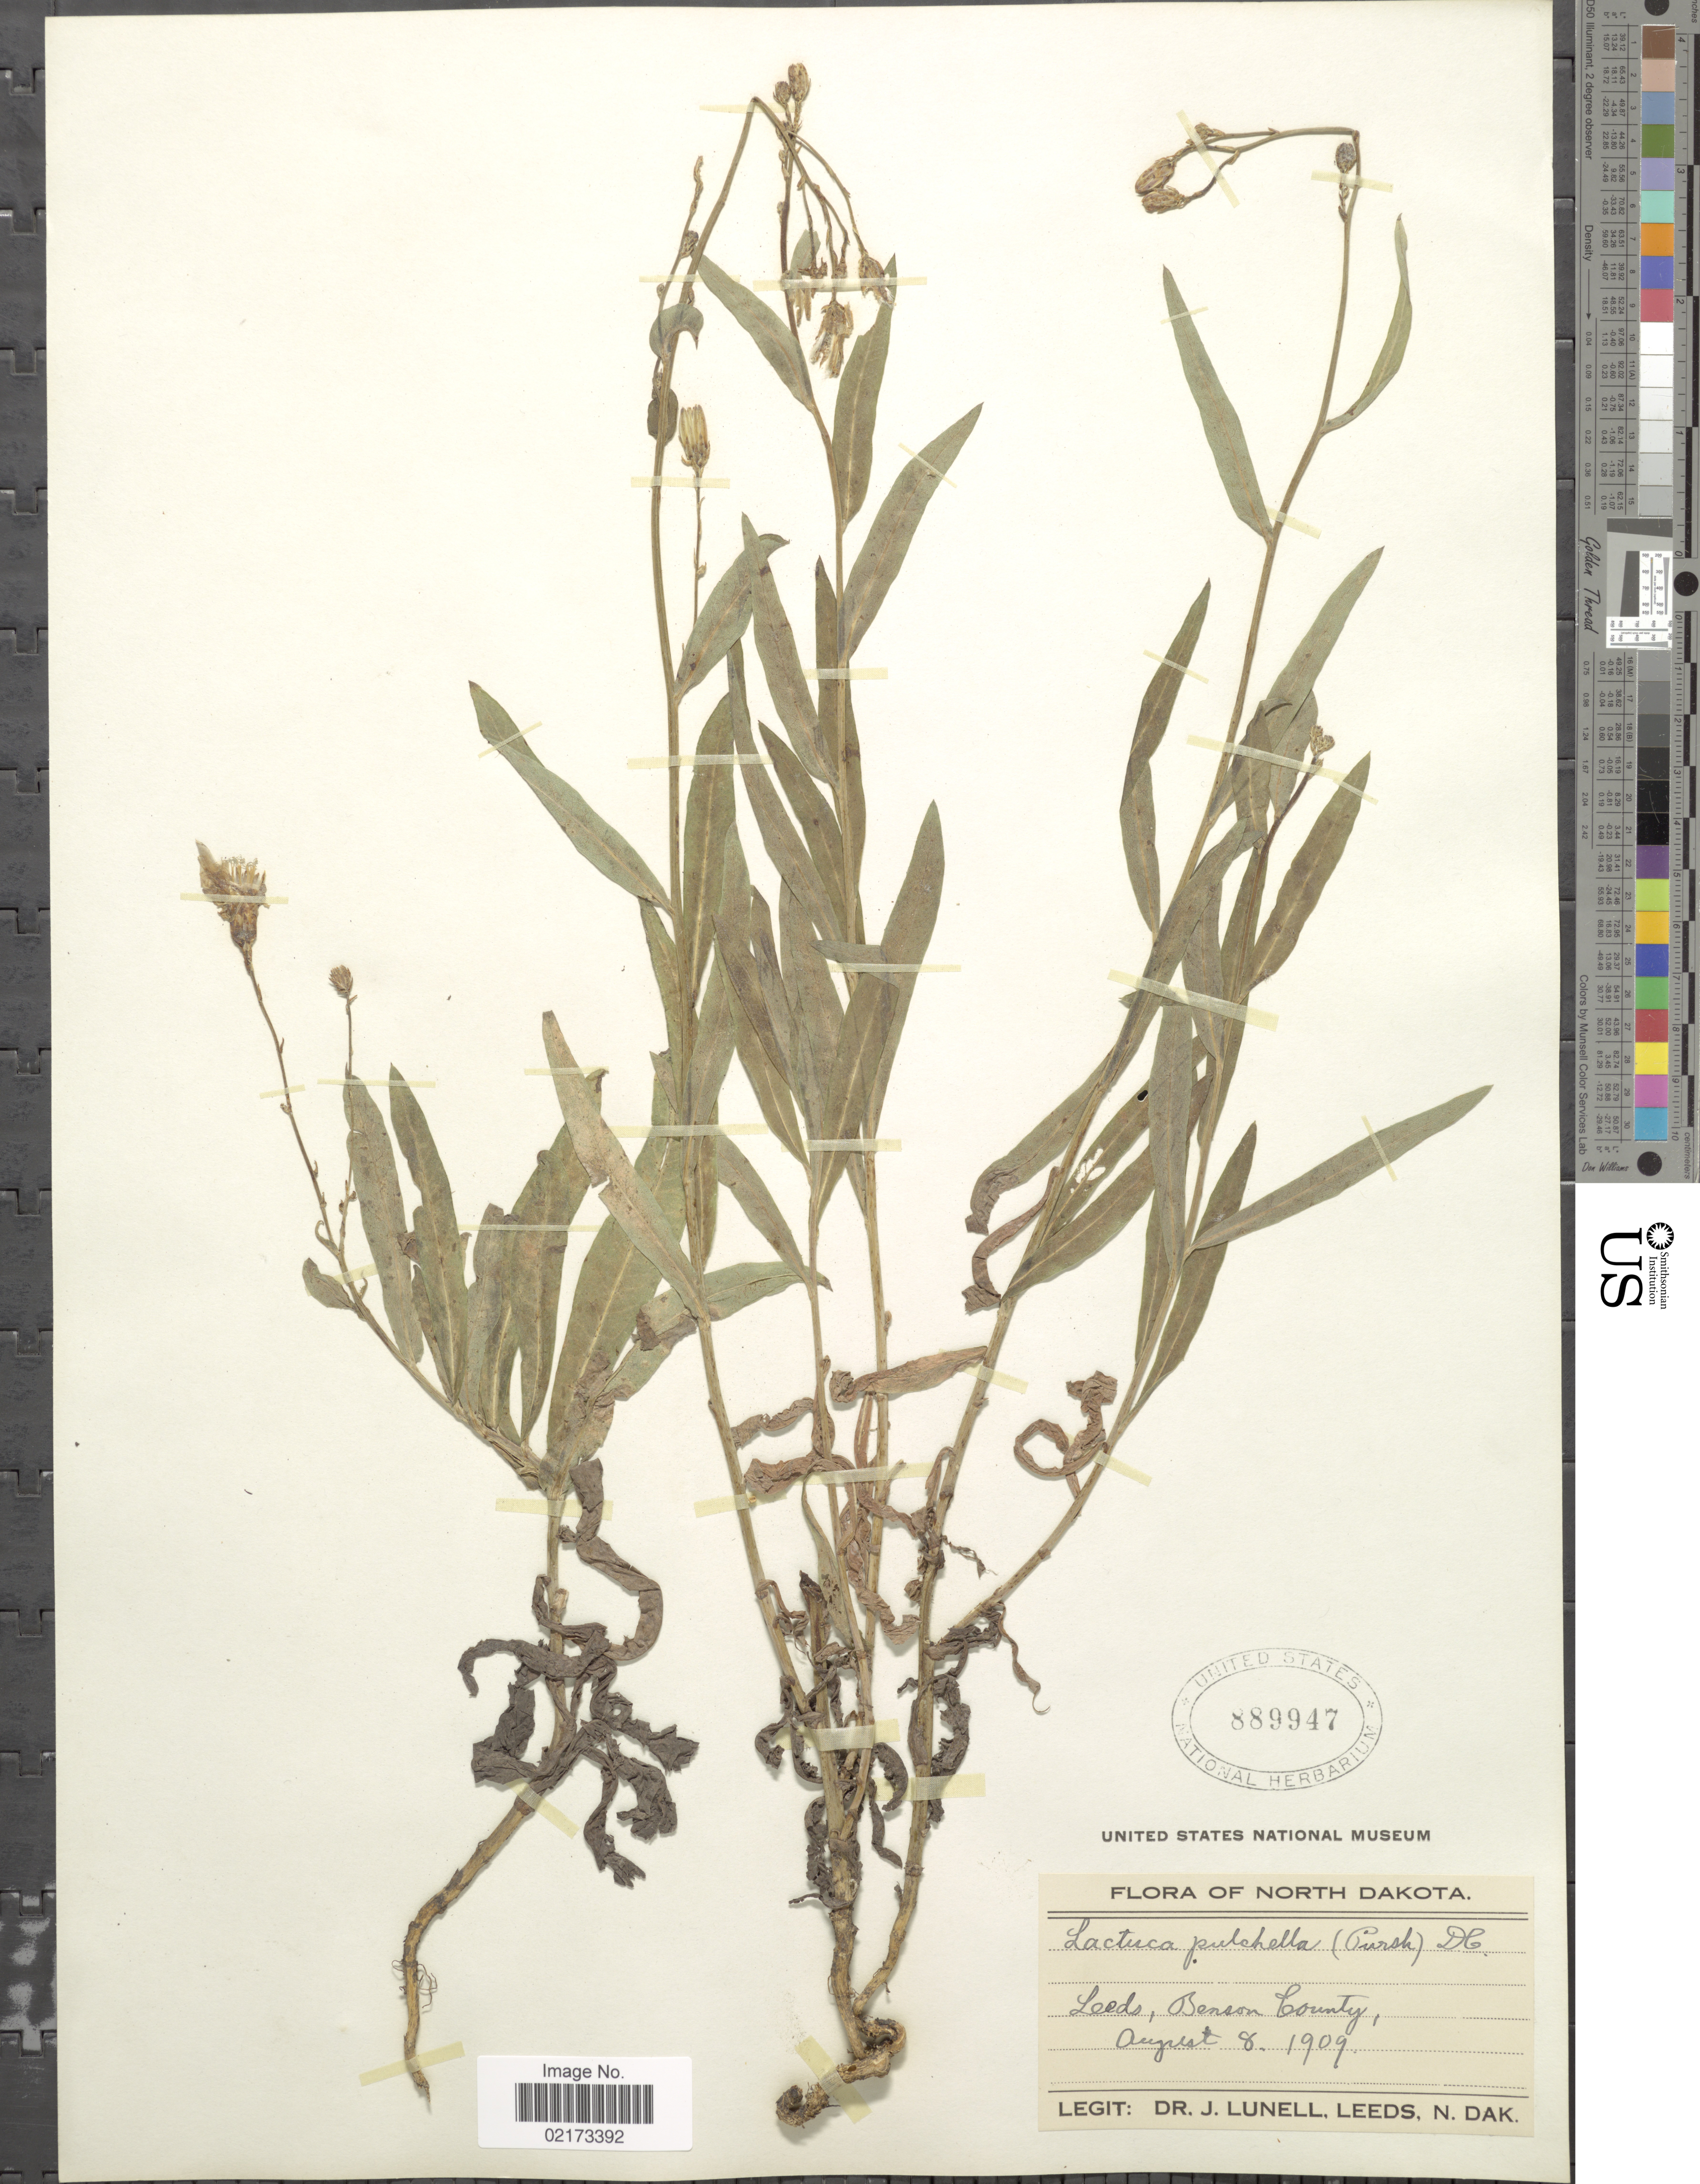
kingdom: Plantae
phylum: Tracheophyta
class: Magnoliopsida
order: Asterales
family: Asteraceae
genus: Lactuca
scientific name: Lactuca tatarica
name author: (L.) C.A. Mey.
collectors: J. Lunell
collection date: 1909-08-08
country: United States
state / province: North Dakota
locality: Leeds, Benson County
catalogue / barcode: US 889947